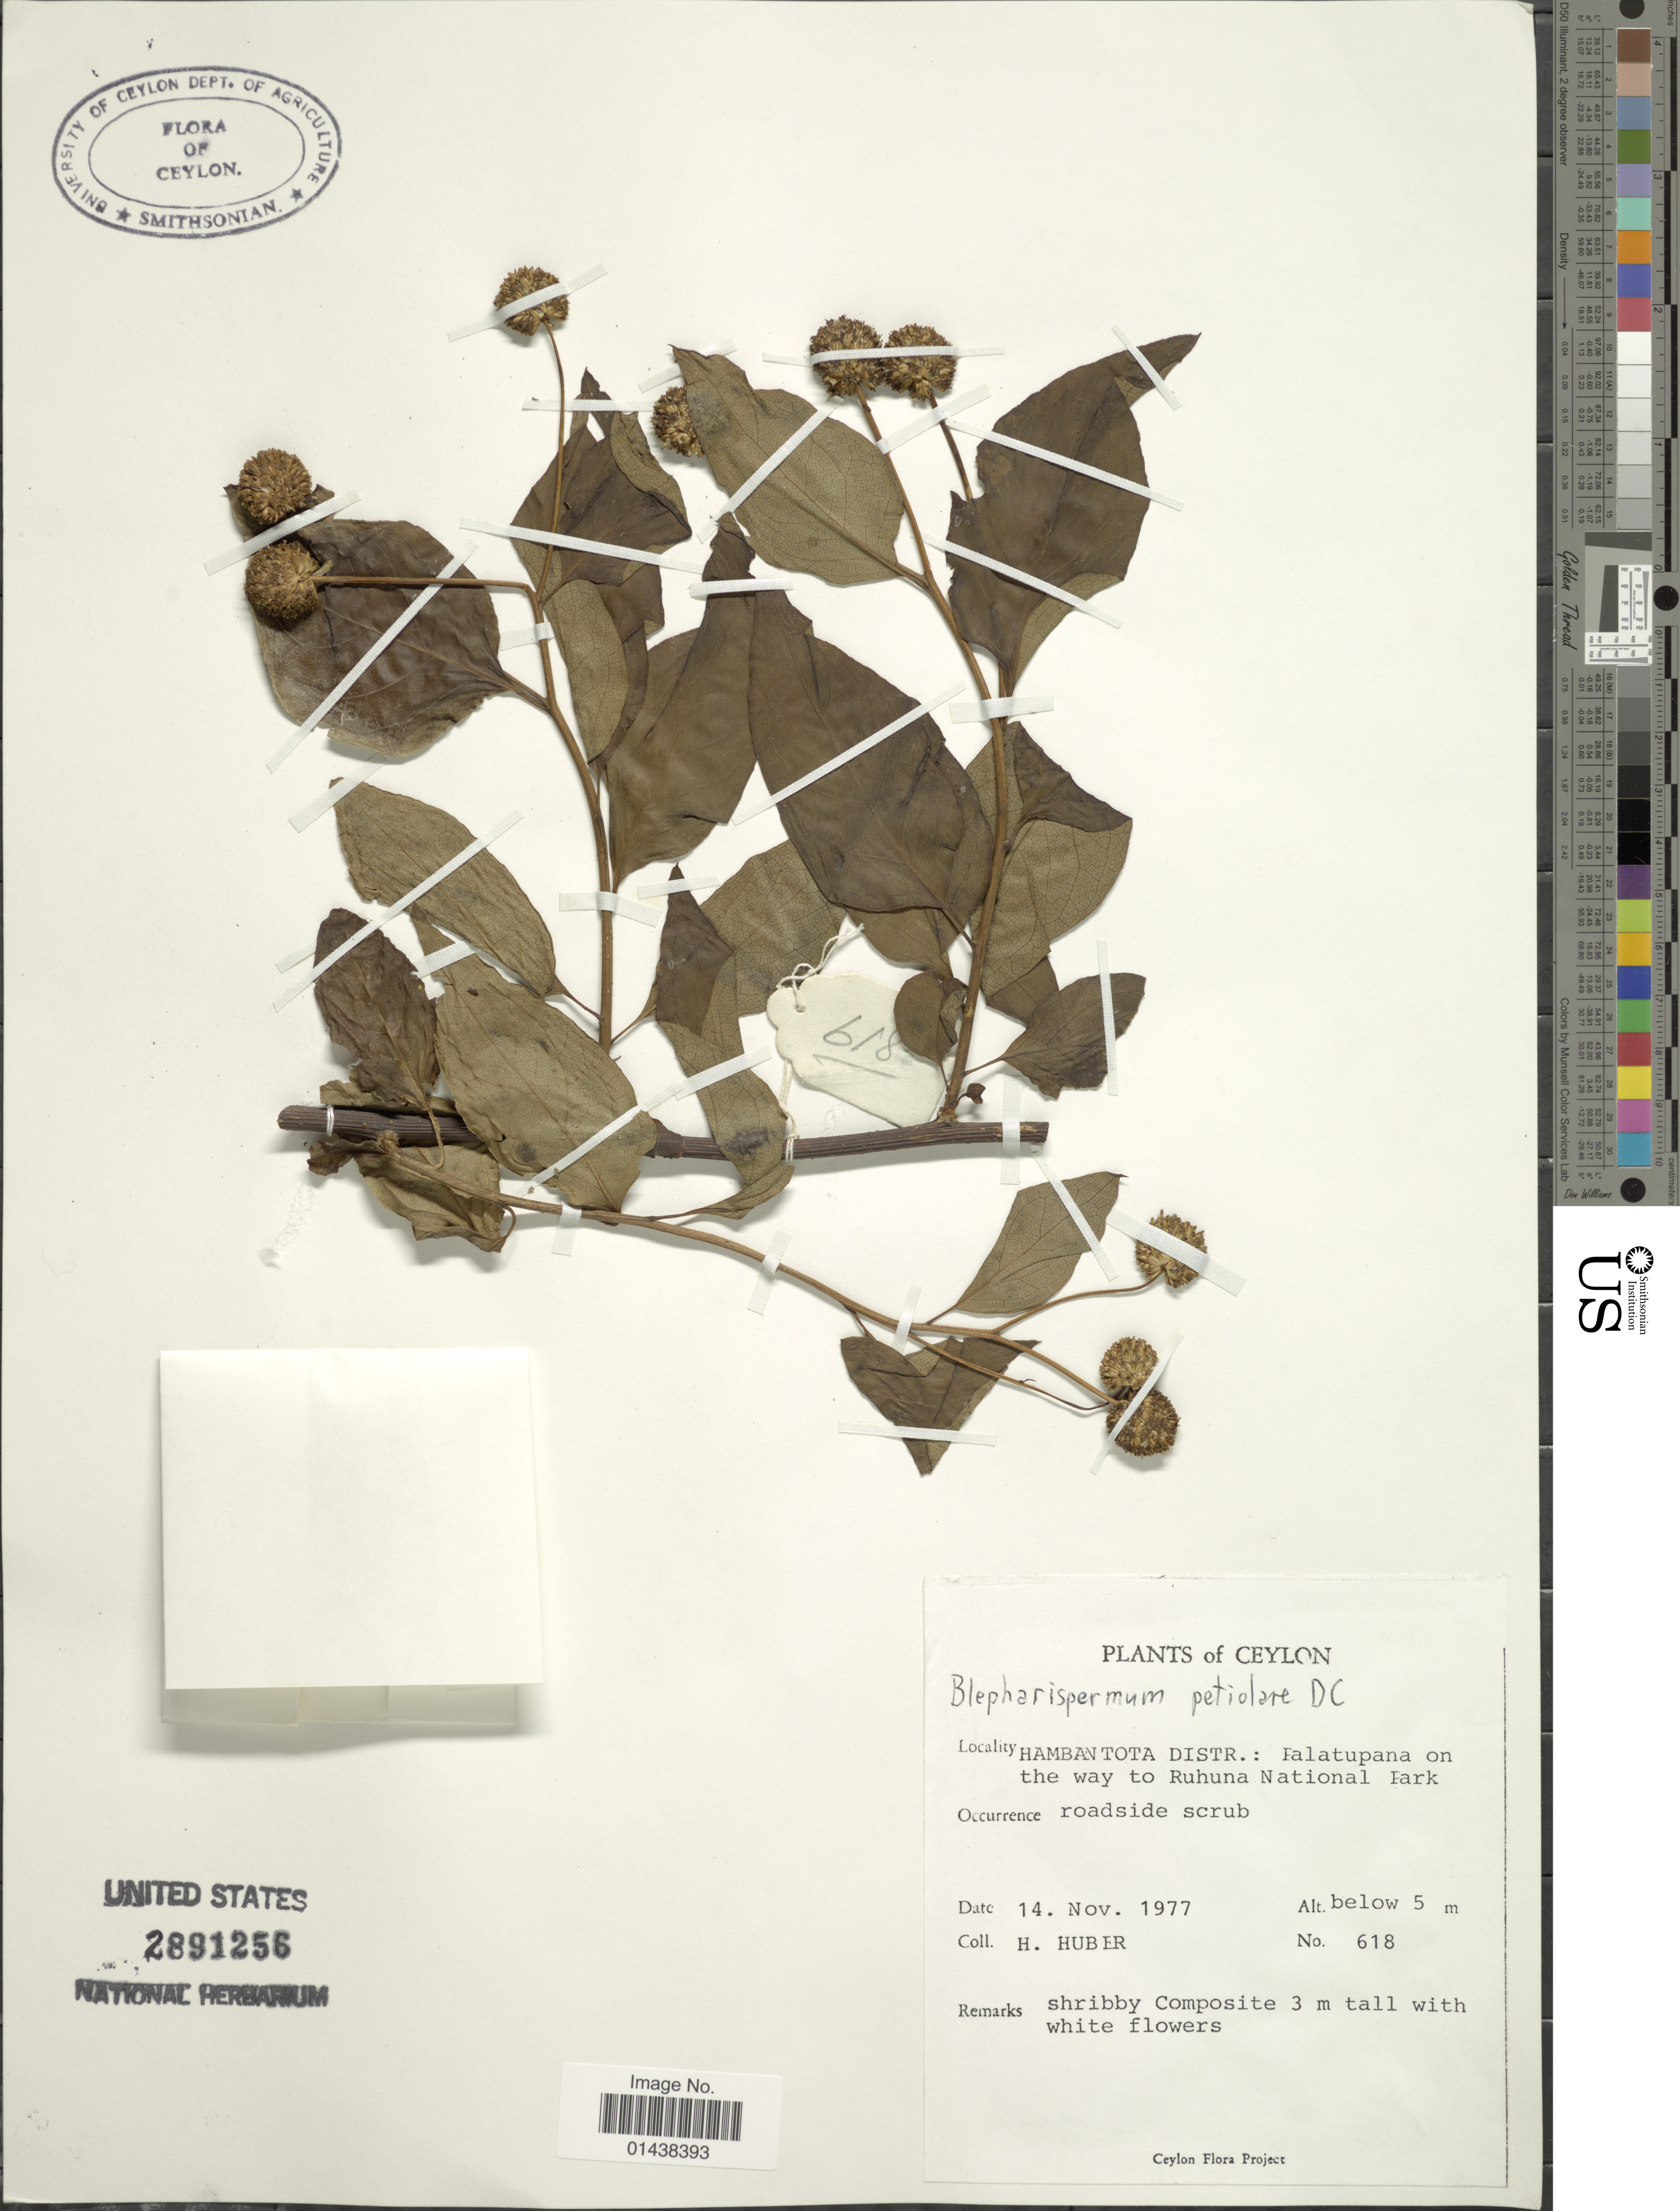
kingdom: Plantae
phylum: Tracheophyta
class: Magnoliopsida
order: Asterales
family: Asteraceae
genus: Blepharispermum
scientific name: Blepharispermum petiolare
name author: DC.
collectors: H. Huber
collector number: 618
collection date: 1977-11-14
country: Sri Lanka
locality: Ceylon, Hambantota District: Falatupana on the way to Ruhuna National Park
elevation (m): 5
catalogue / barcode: US 2891256